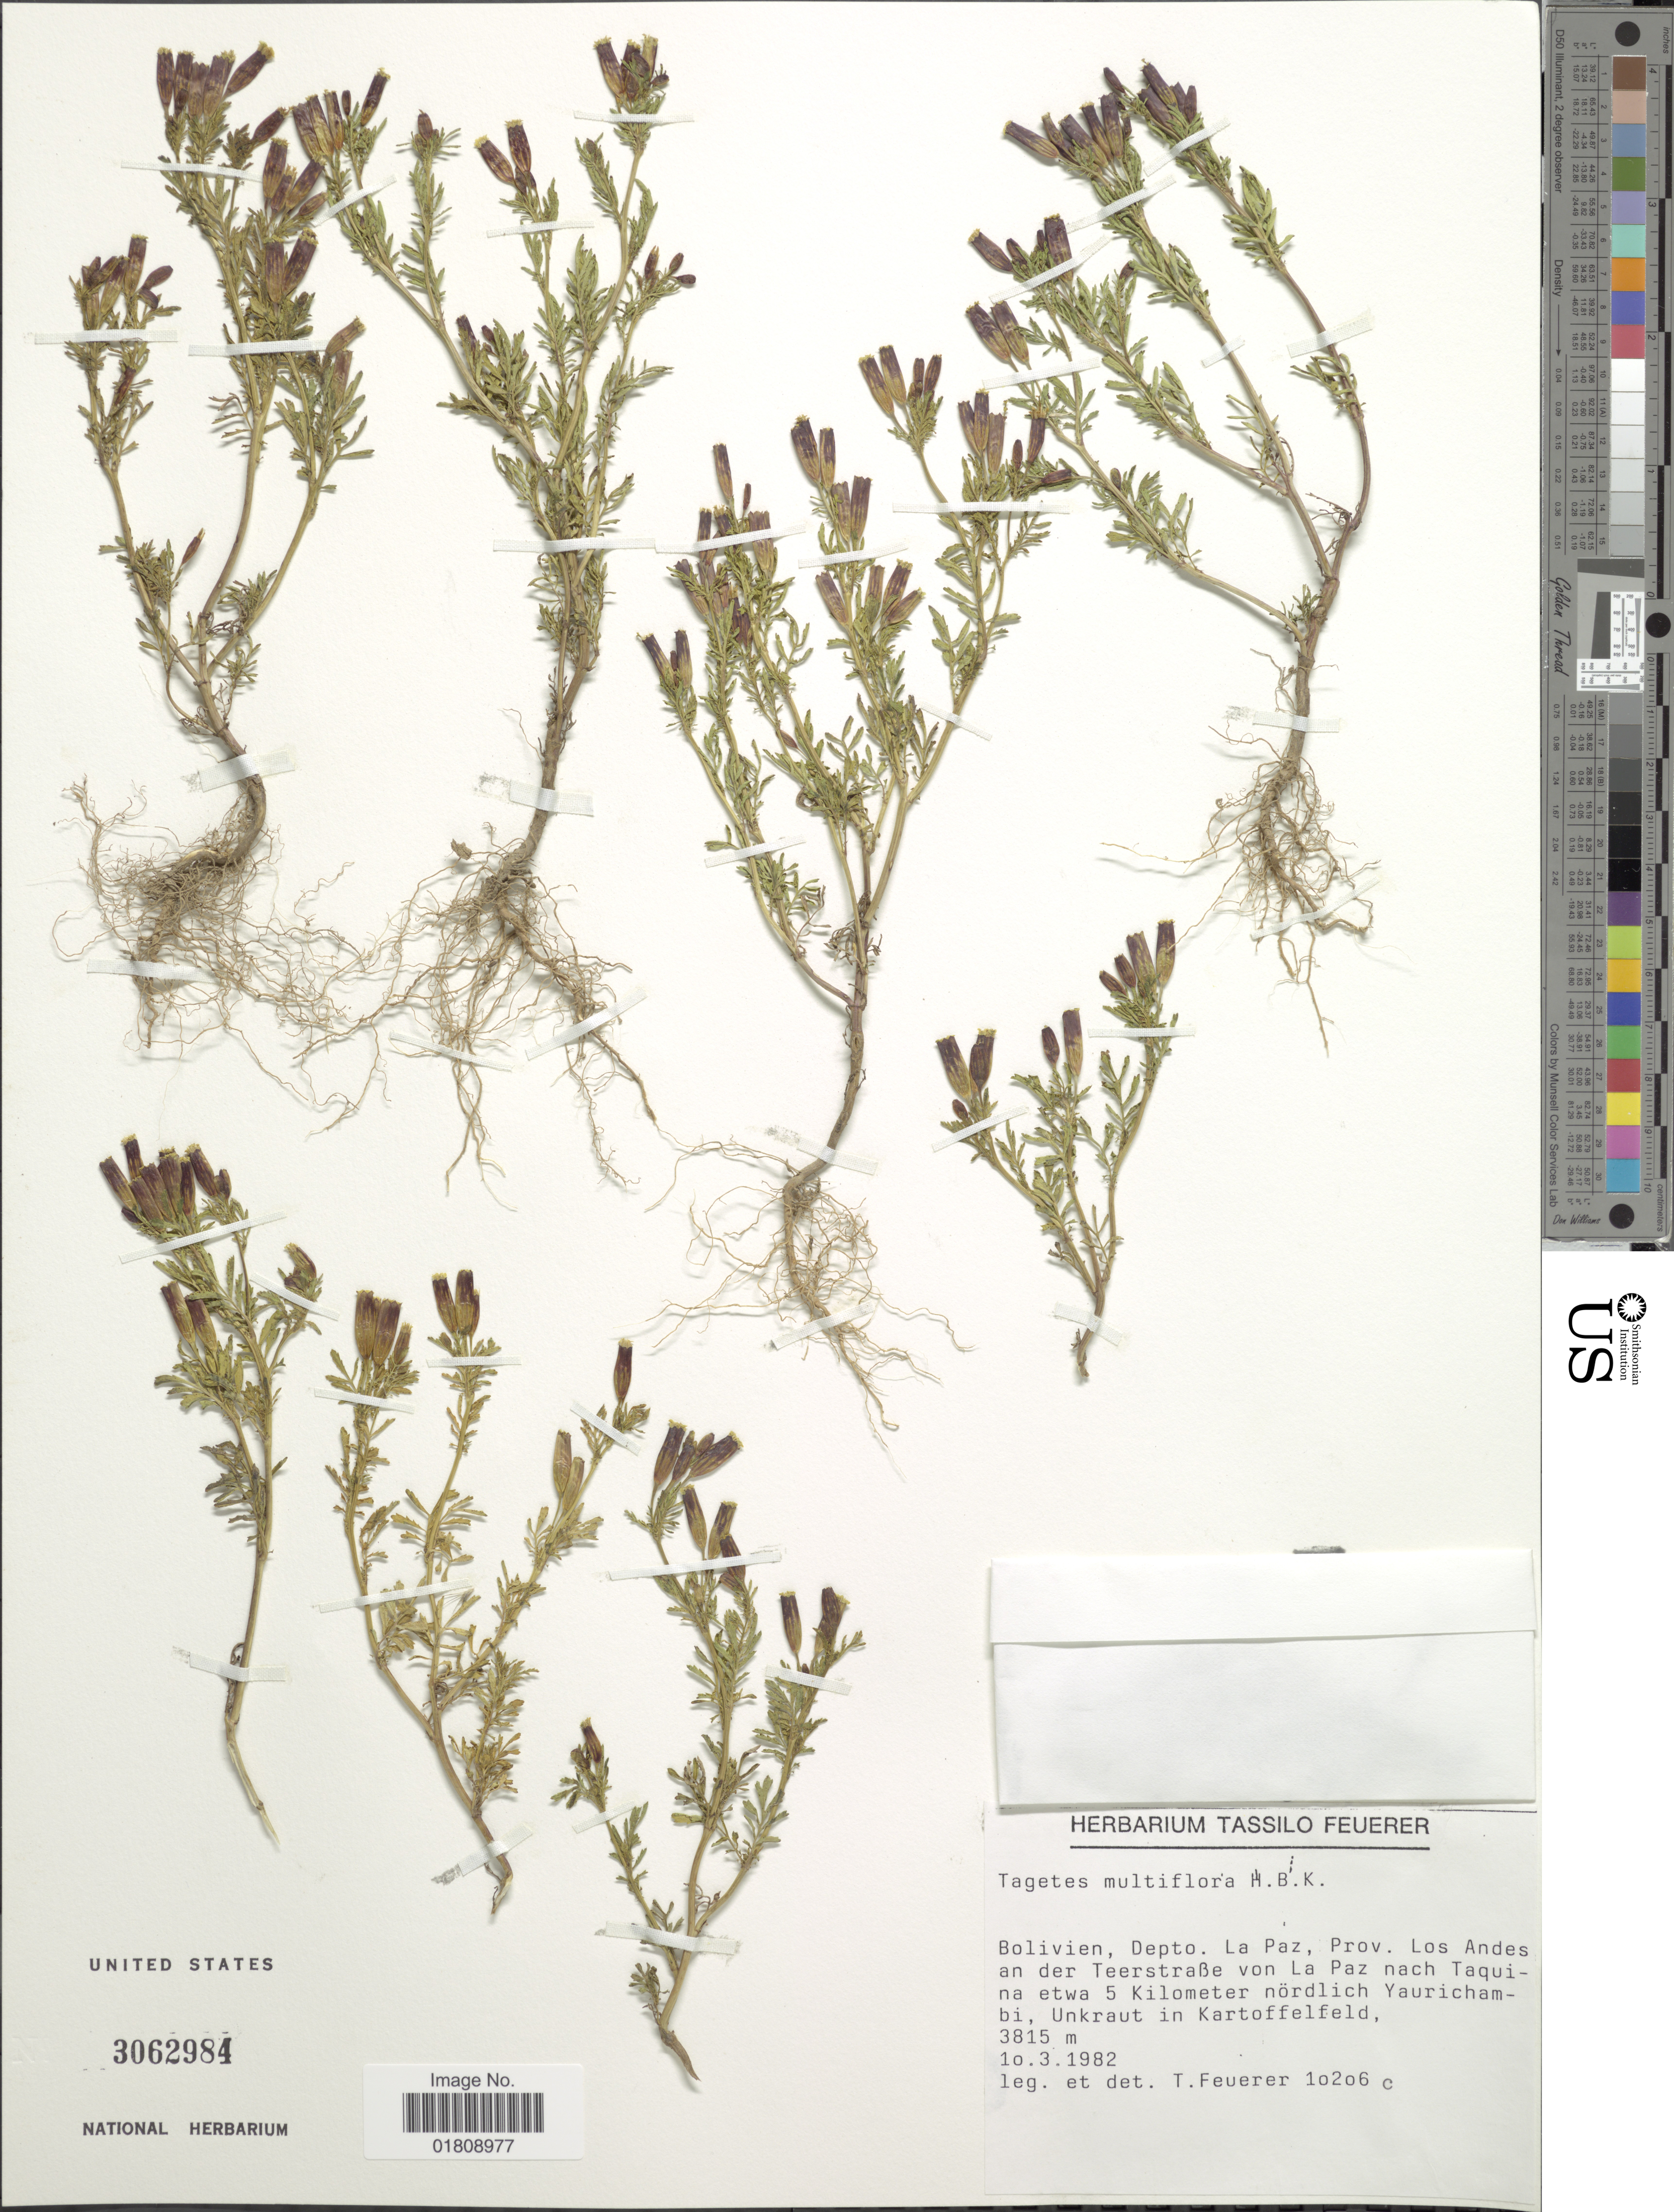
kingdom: Plantae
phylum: Tracheophyta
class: Magnoliopsida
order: Asterales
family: Asteraceae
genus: Tagetes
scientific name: Tagetes multiflora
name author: Kunth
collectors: T. Feuerer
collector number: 10206c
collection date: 1982-03-10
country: Bolivia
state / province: La Paz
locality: Prov. Los Andes an der Teerstrabe von La Paz nach Taquina etwa 5 kilometer nordlich Yaurichambi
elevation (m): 3815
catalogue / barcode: US 3062984